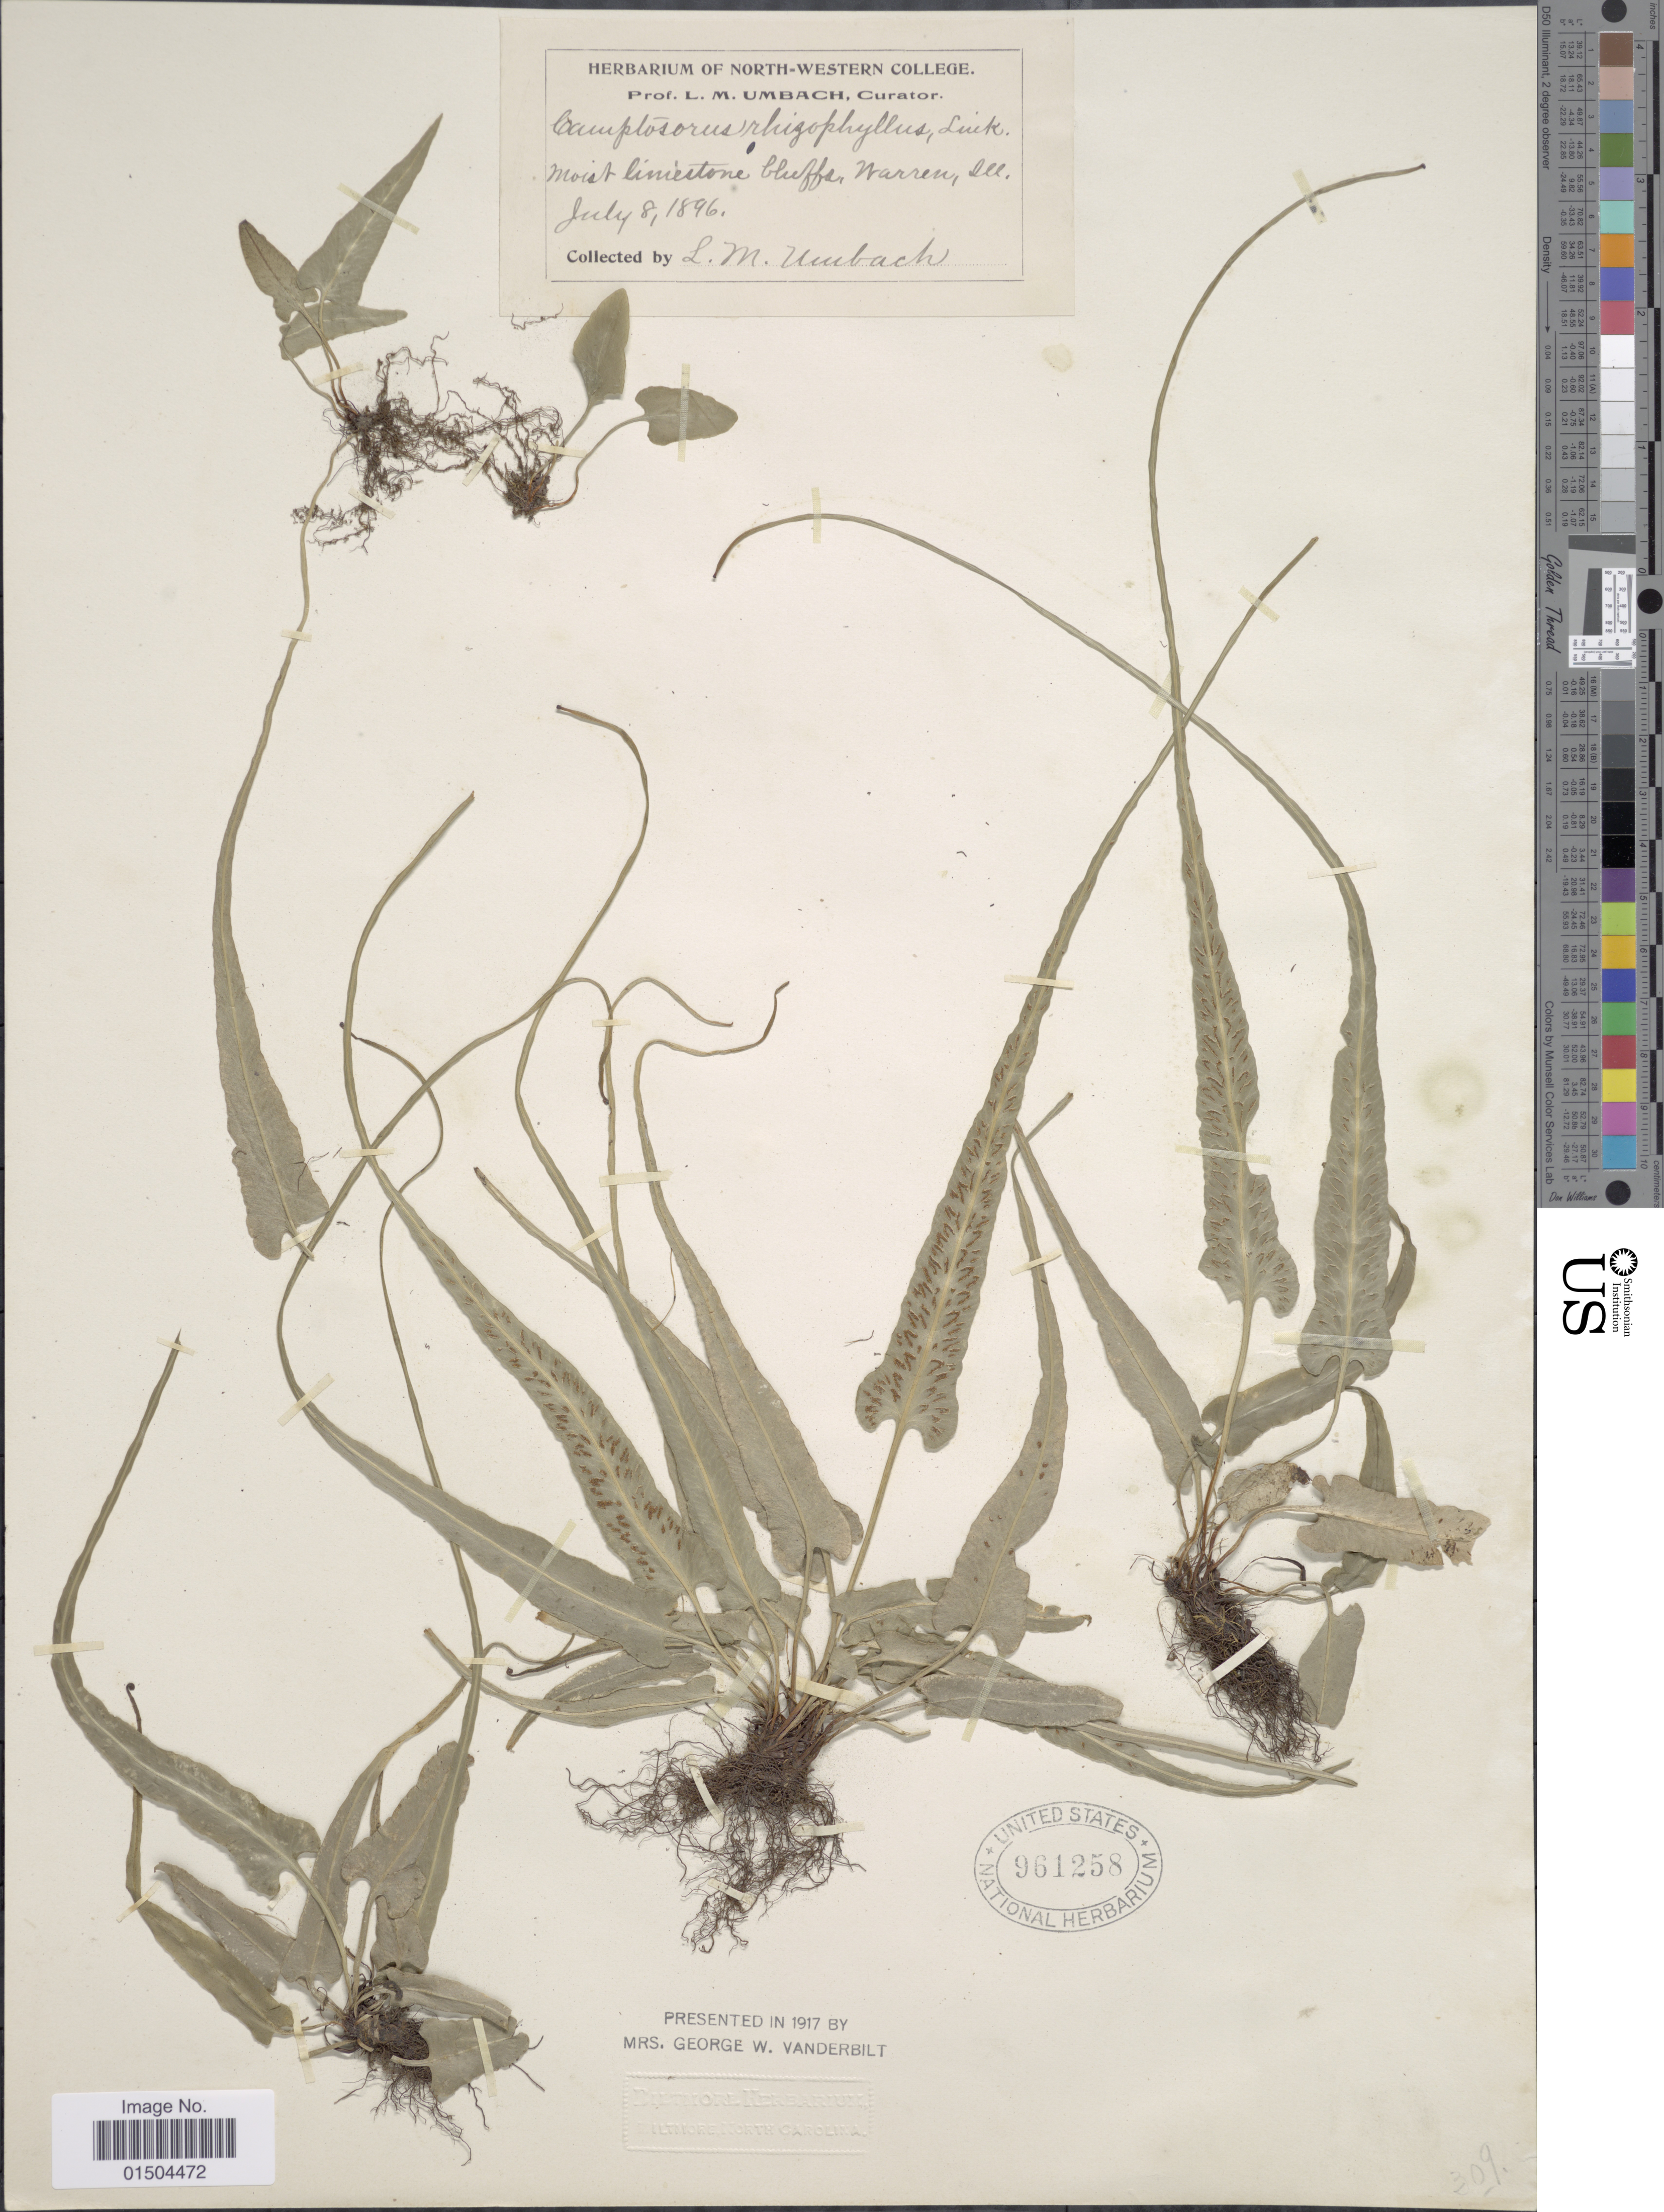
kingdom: Plantae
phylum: Tracheophyta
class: Polypodiopsida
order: Polypodiales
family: Aspleniaceae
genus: Asplenium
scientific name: Asplenium rhizophyllum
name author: L.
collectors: L. M. Umbach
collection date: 1896-07-08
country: United States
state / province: Illinois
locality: Moist limestone bluffs, Warren.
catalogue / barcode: US 961258